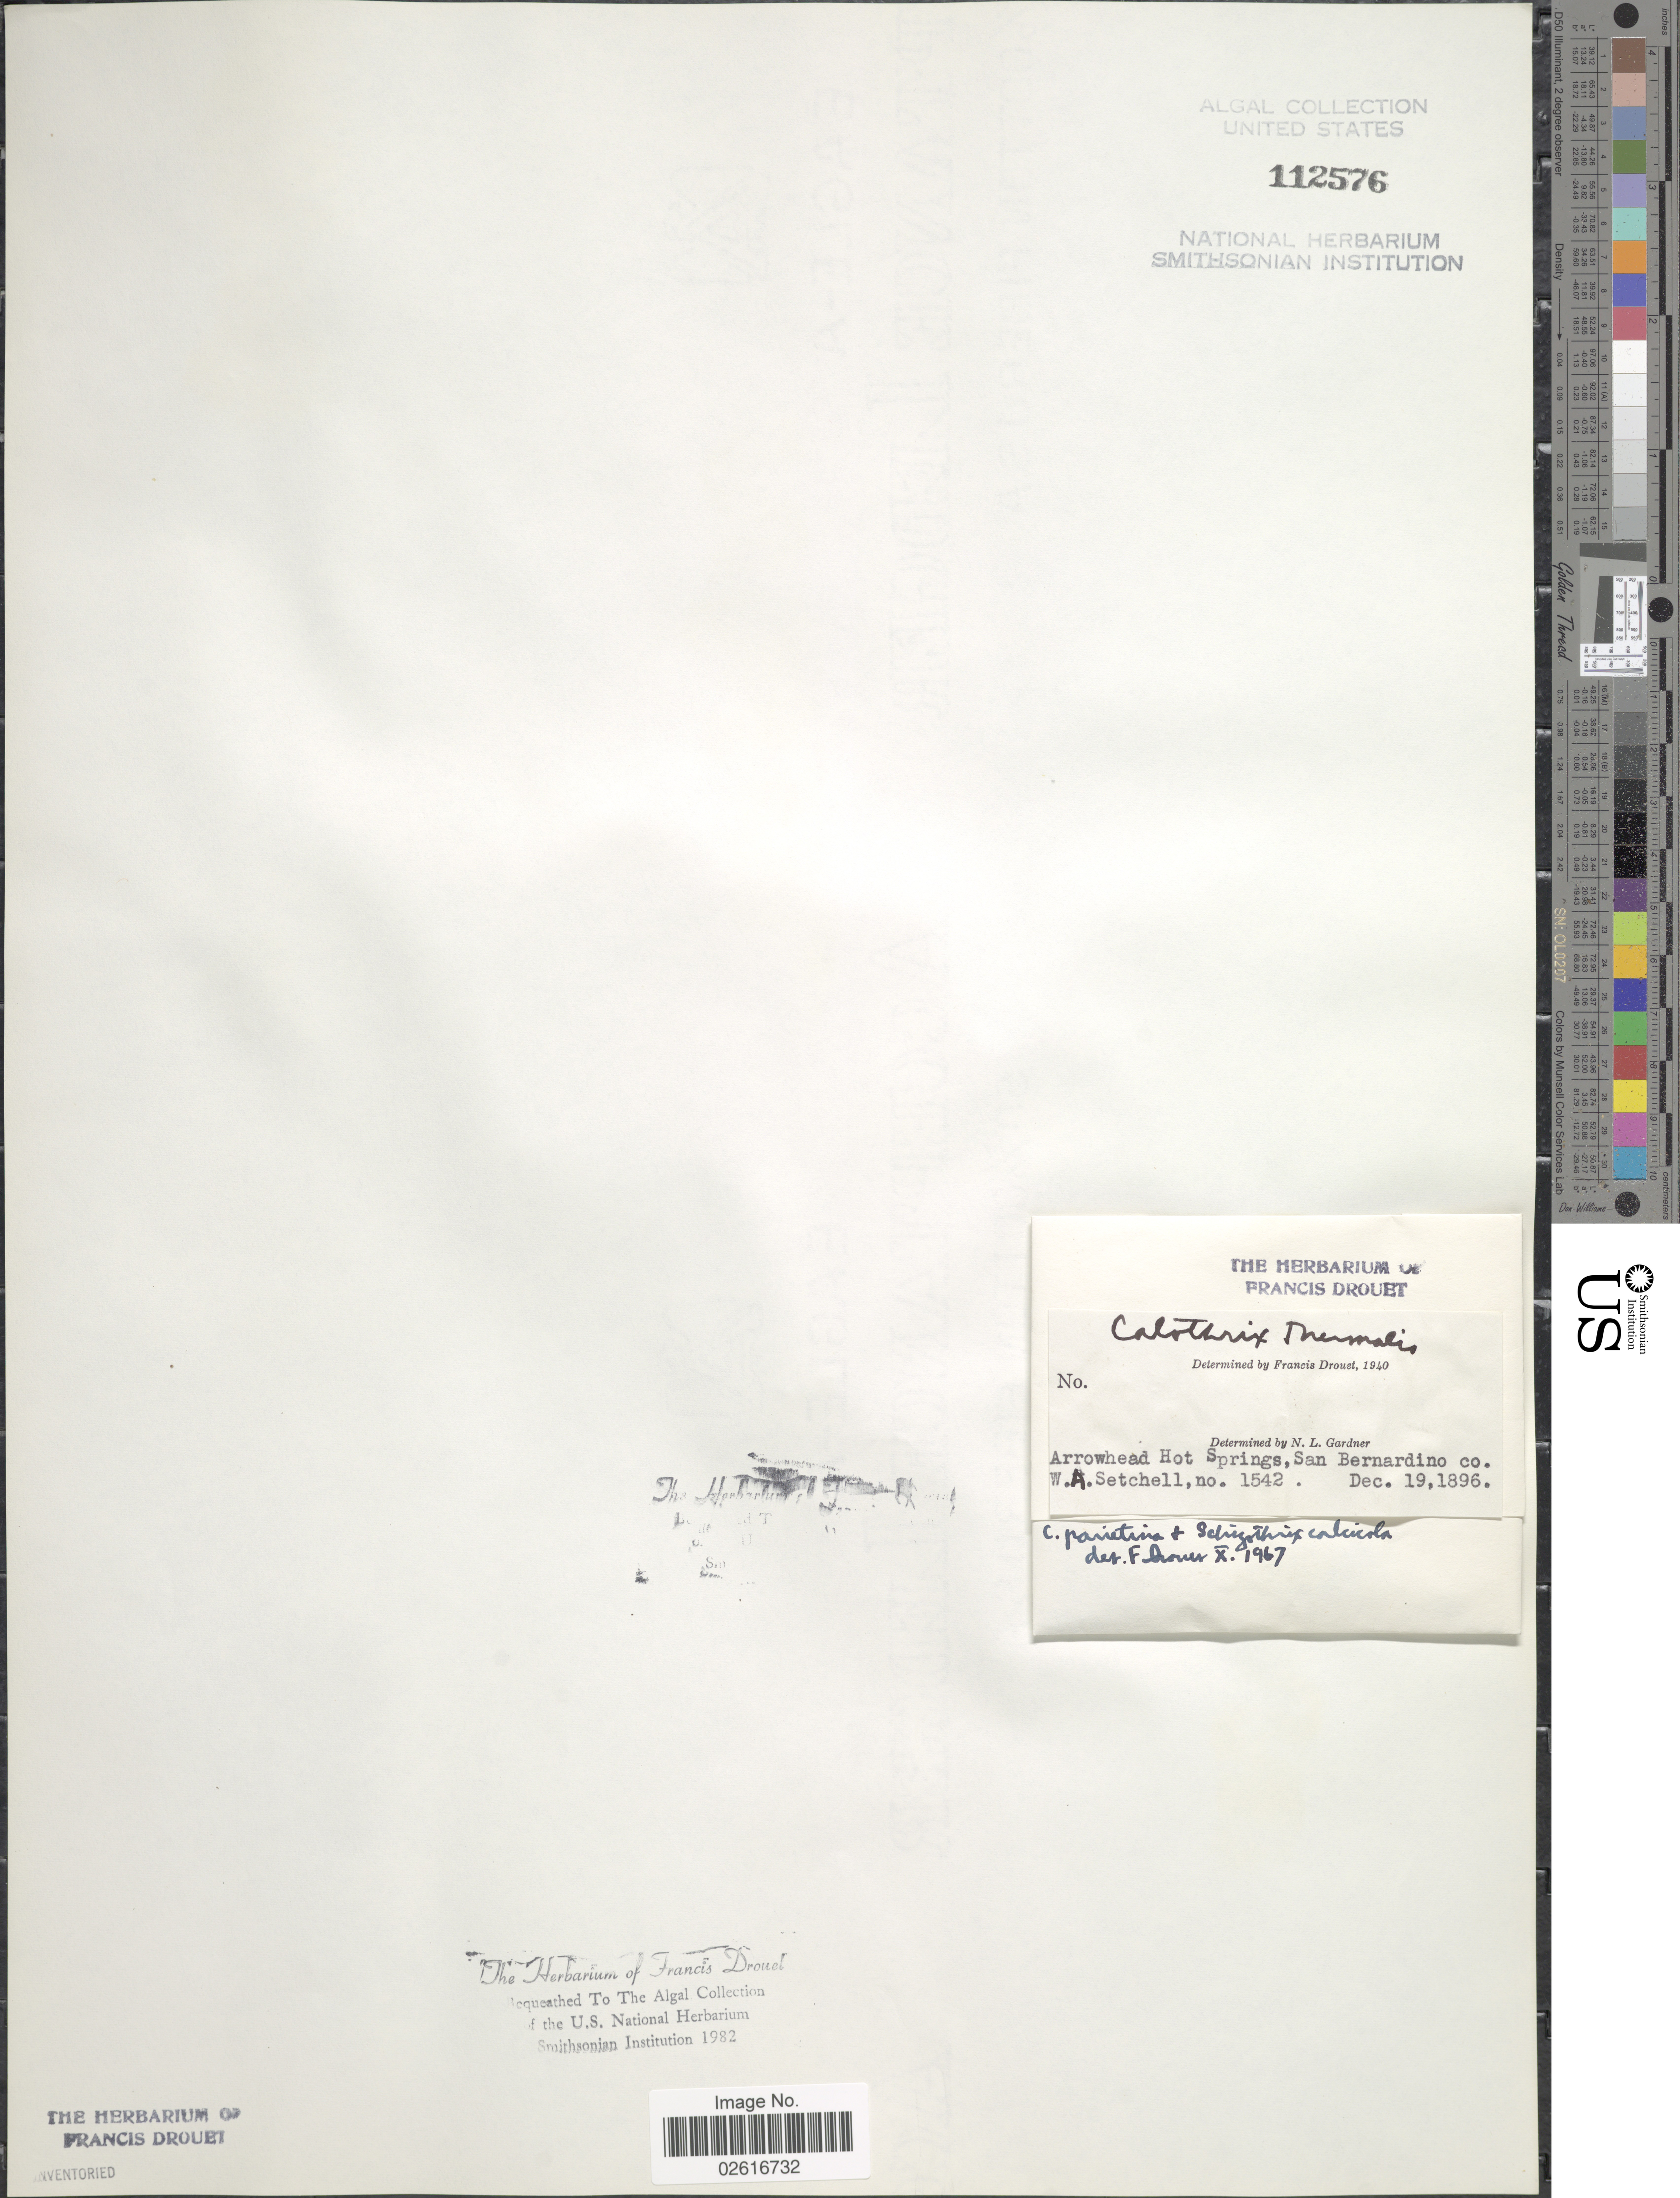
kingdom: Bacteria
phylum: Cyanobacteria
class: Cyanobacteriia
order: Cyanobacteriales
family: Rivulariaceae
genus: Calothrix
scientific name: Calothrix parietina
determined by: Drouet, F. E.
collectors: W. Setchell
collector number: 1542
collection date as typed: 19 Dec 1896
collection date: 1896-12-19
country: United States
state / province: California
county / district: San Bernardino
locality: Arrowhead Hot Springs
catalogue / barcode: US 112576